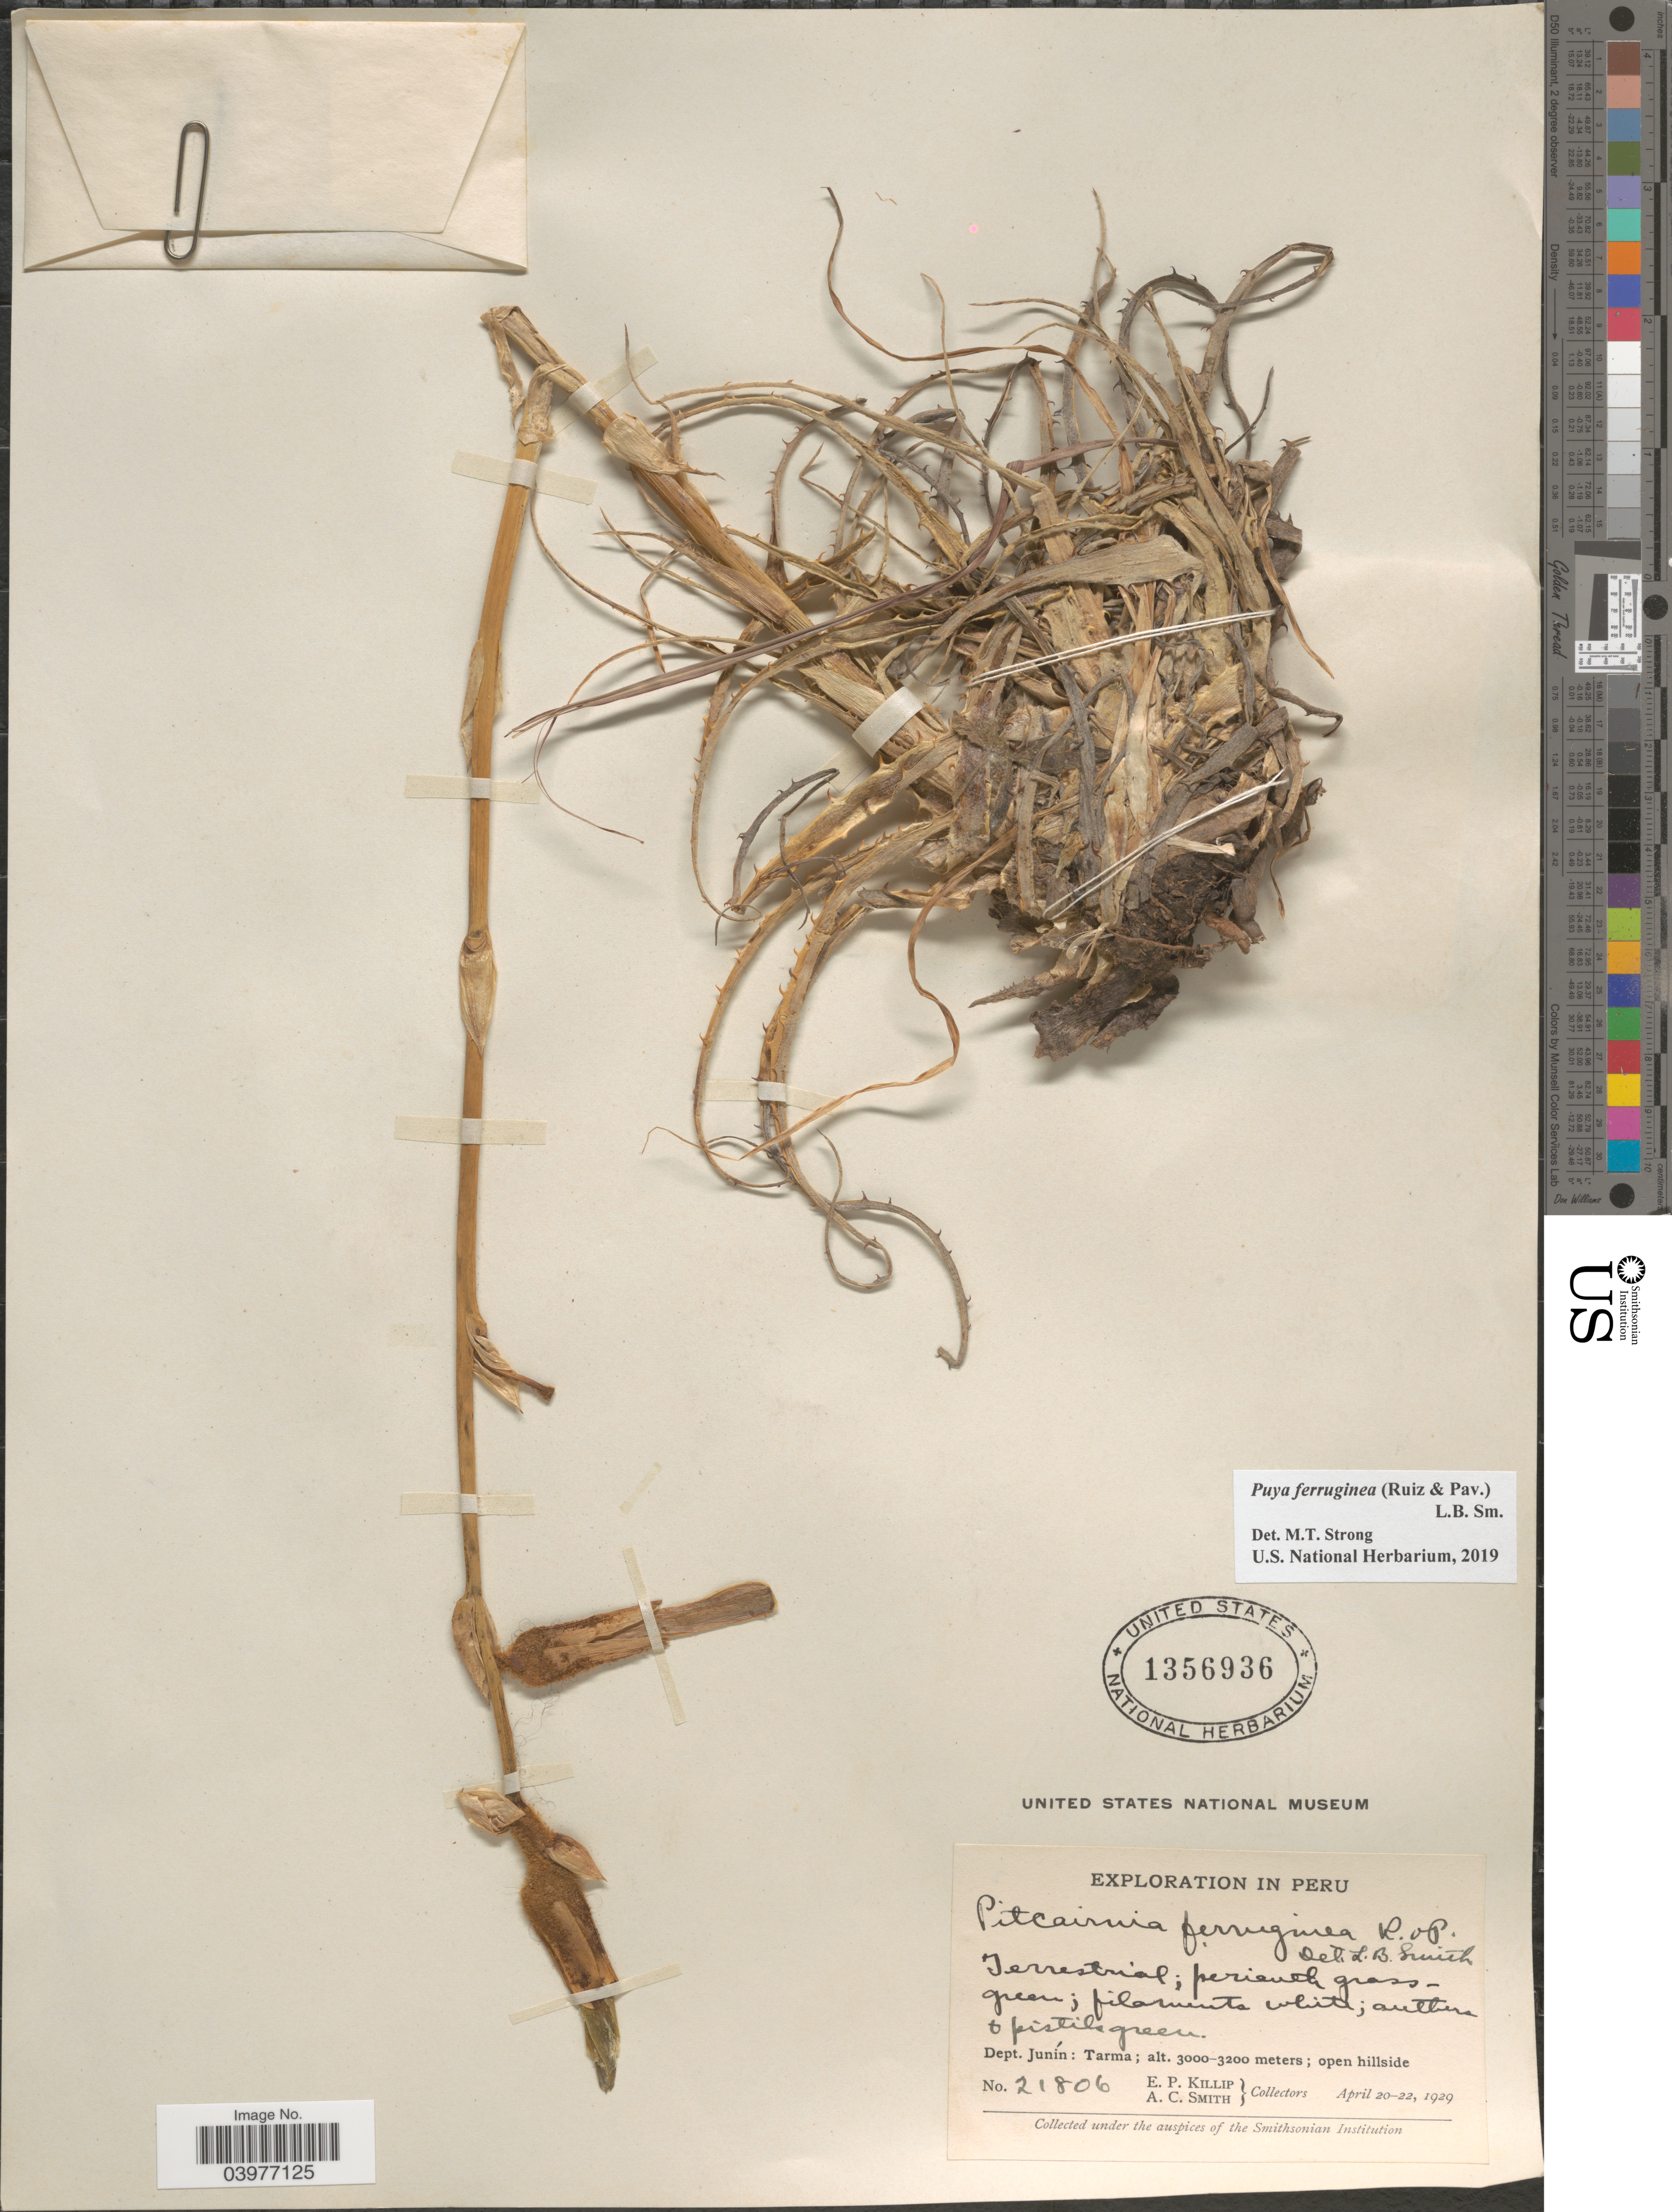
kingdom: Plantae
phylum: Tracheophyta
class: Liliopsida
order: Poales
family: Bromeliaceae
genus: Puya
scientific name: Puya ferruginea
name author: (Ruiz & Pav.) L.B. Sm.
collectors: E. P. Killip & A. C. Smith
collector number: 21806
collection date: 1929-04-20/1929-04-22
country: Peru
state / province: Junín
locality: Dept. Junín: Tarma.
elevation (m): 3000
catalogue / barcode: US 1356936